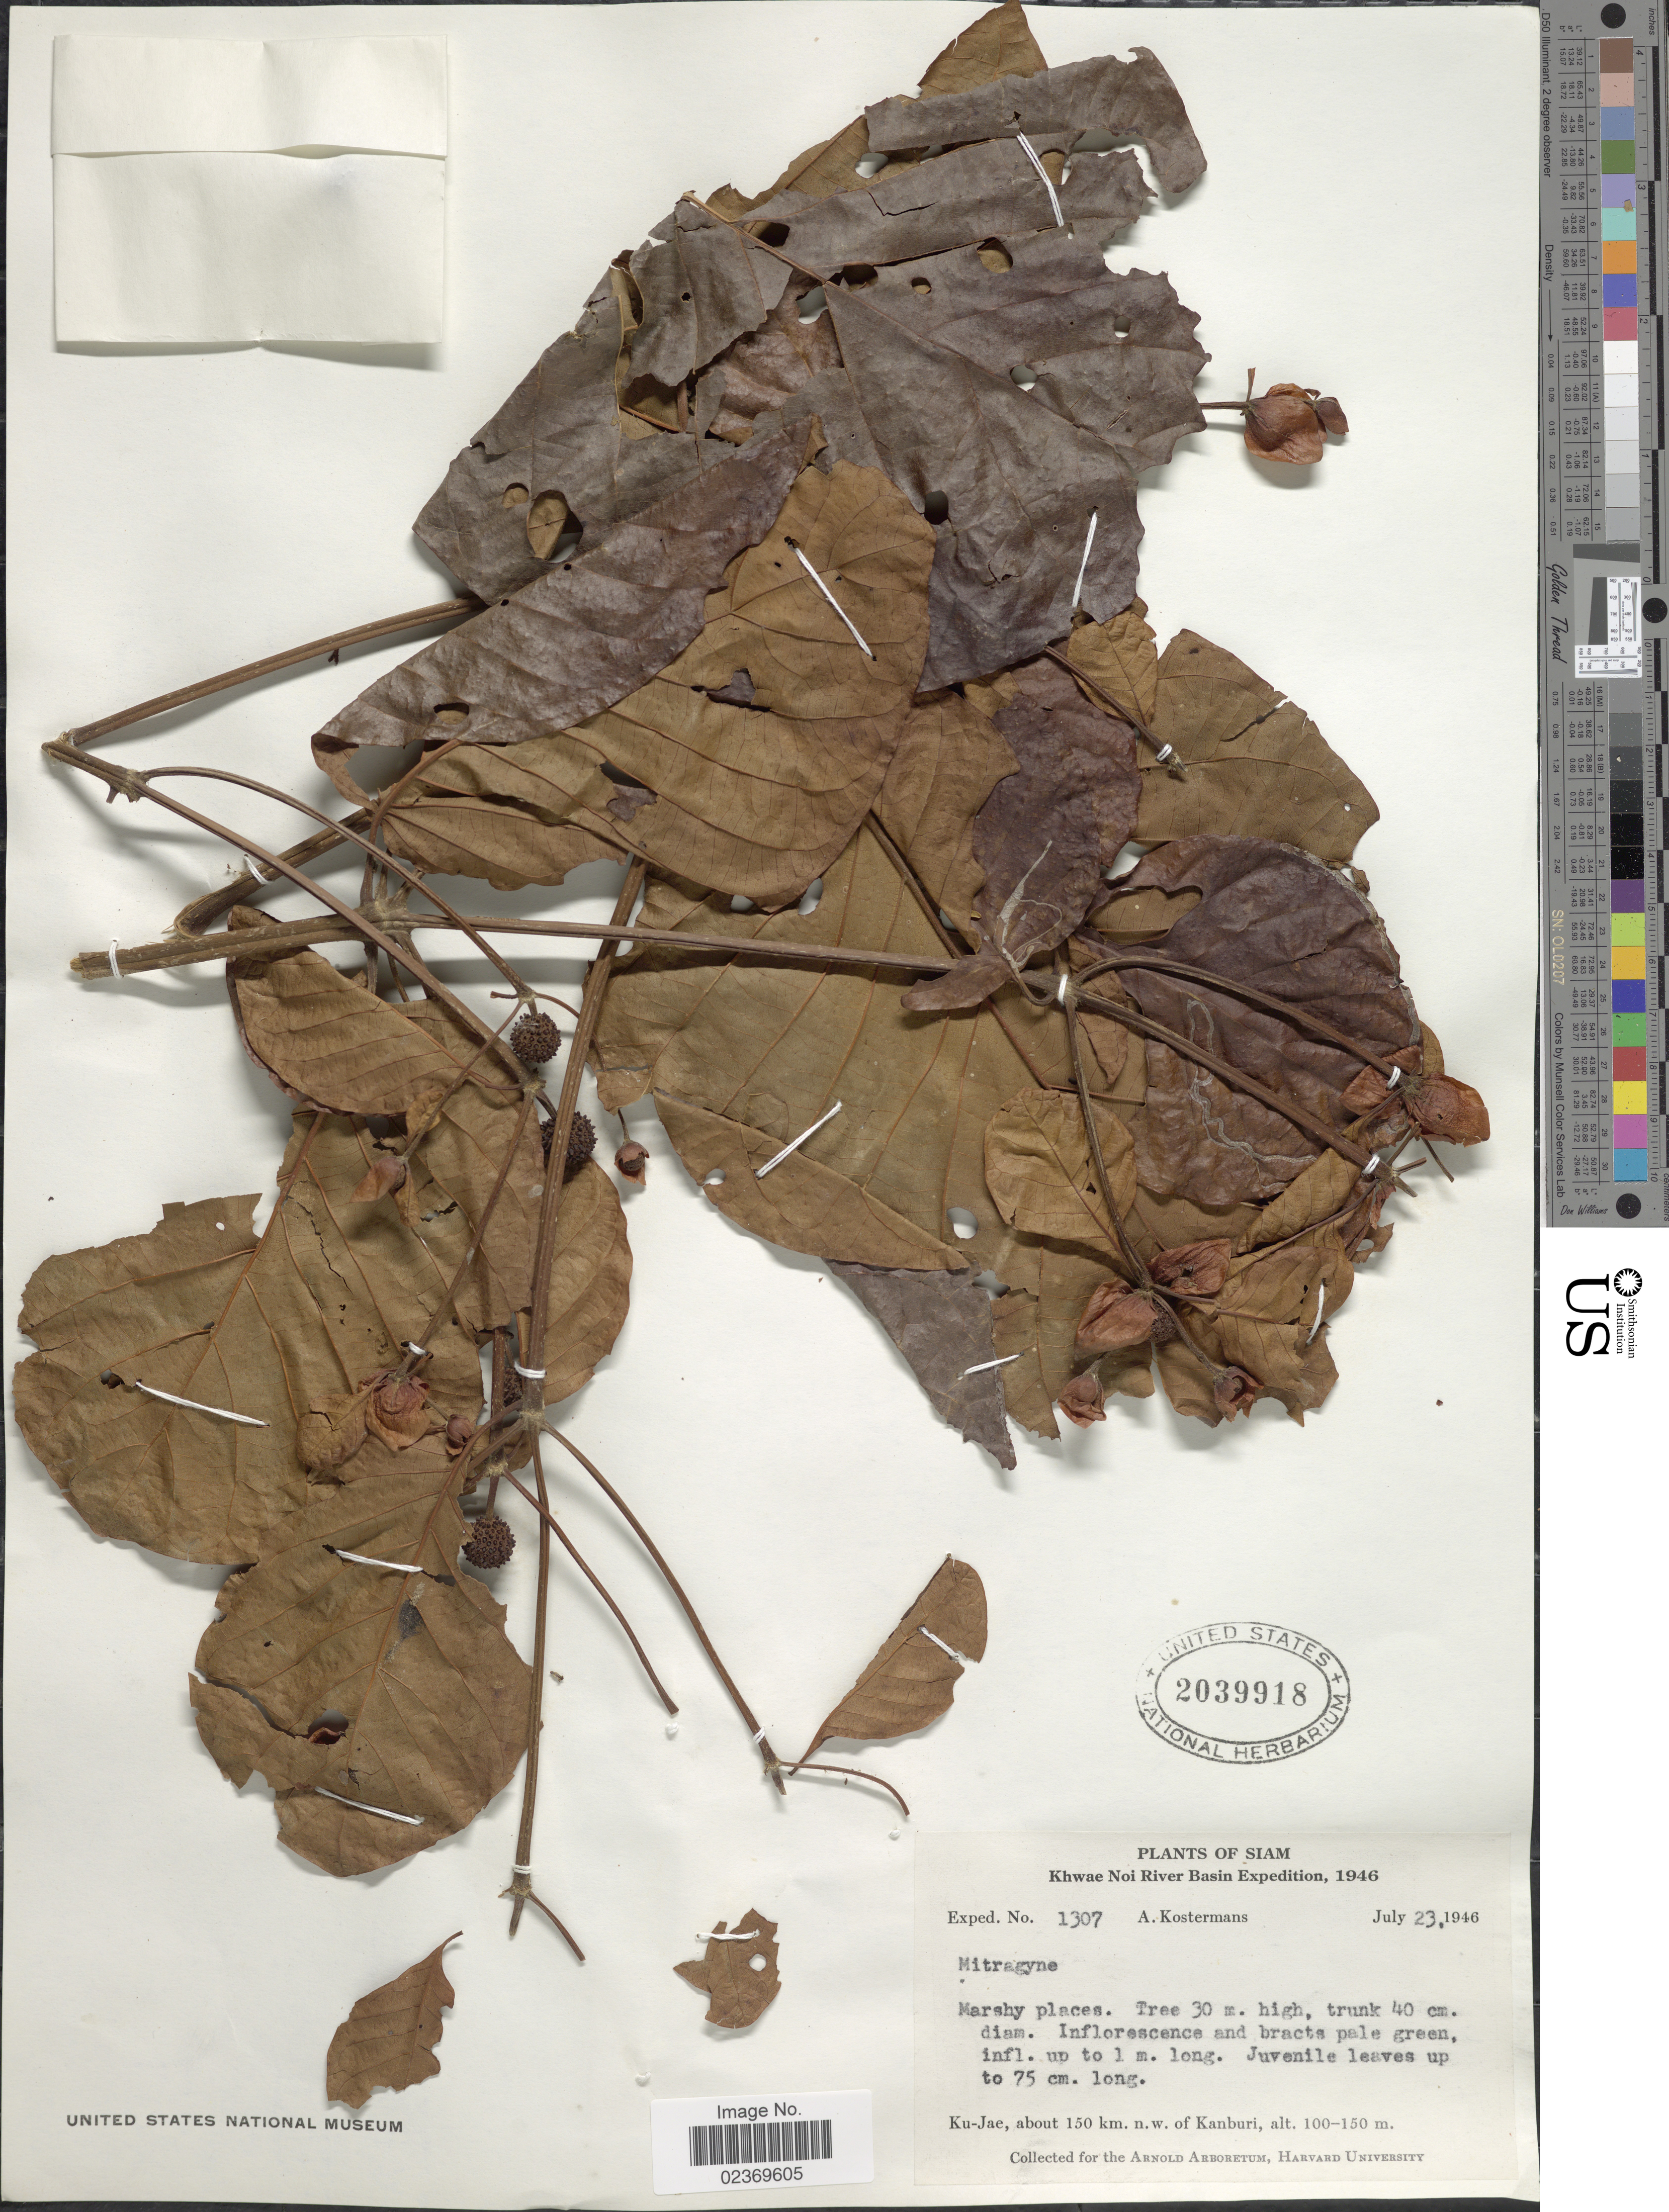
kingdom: Plantae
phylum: Tracheophyta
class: Magnoliopsida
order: Gentianales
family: Rubiaceae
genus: Mitragyna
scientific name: Mitragyna sp.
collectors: A. J. G. Kostermans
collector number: Exped. 1307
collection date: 1946-07-23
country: Thailand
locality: Ku-Jae, about 150 km. n.w. of Kanburi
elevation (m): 100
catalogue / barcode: US 2039918